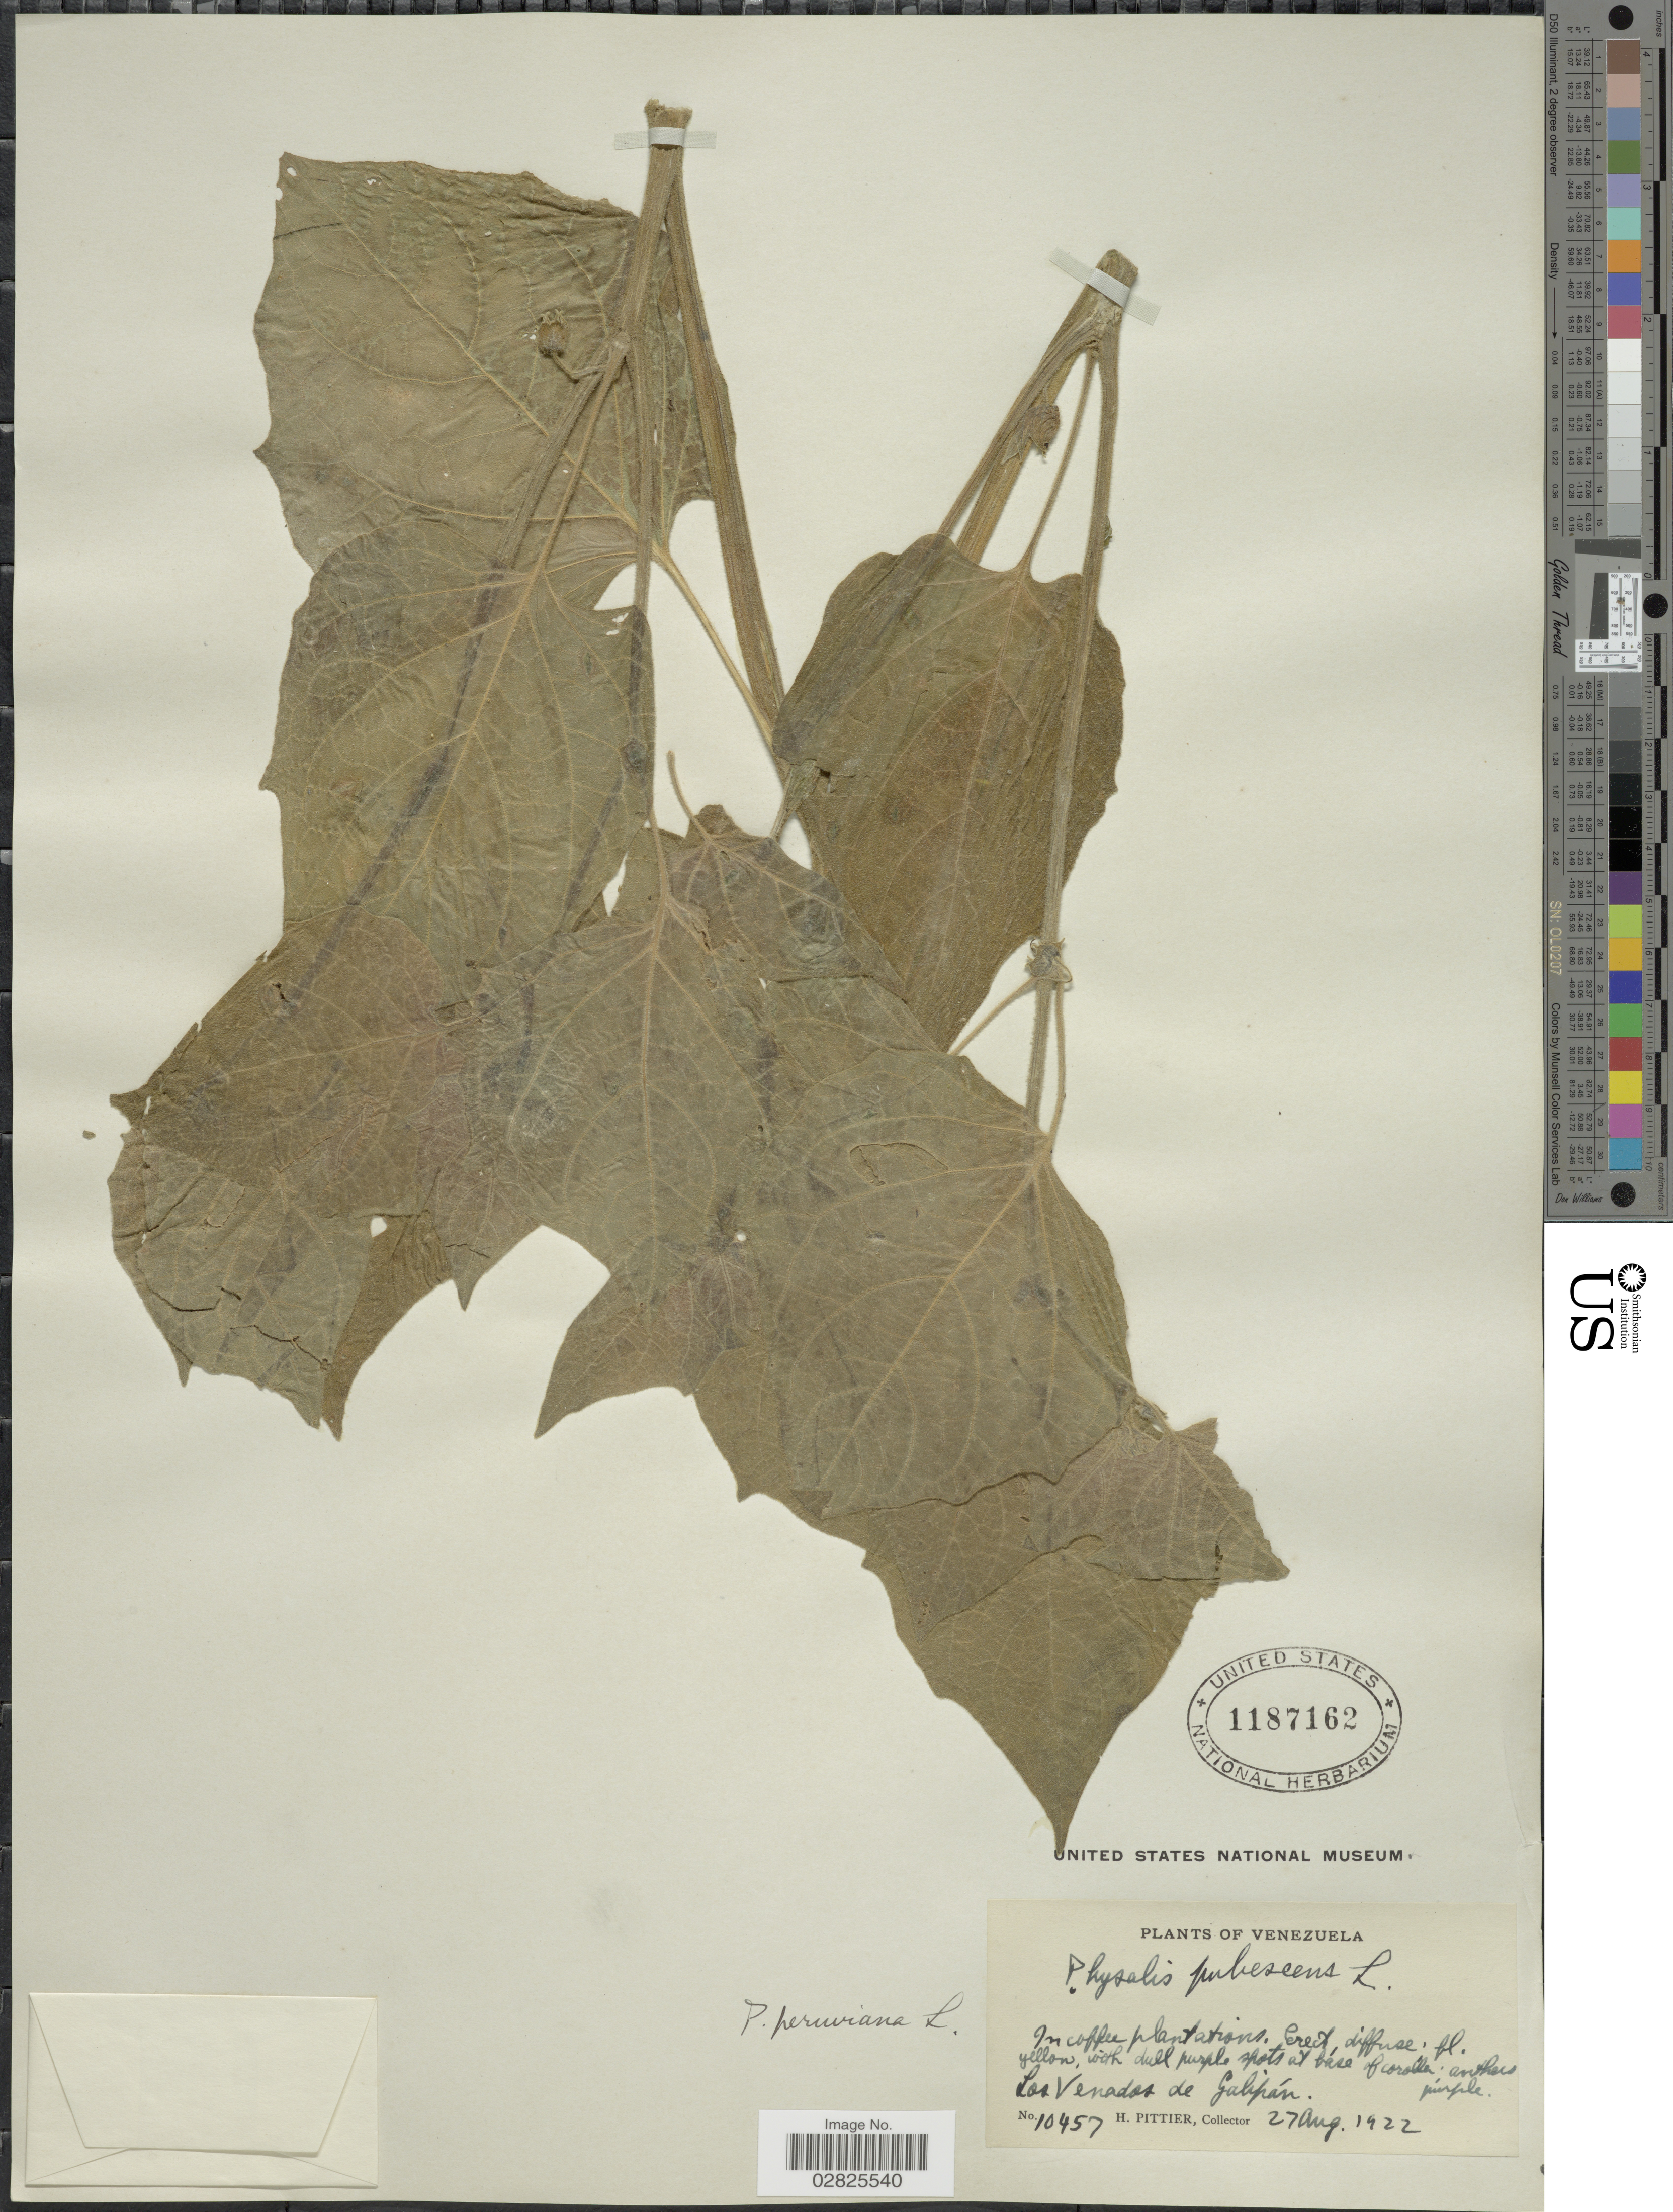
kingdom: Plantae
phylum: Tracheophyta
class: Magnoliopsida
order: Solanales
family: Solanaceae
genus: Physalis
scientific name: Physalis peruviana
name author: L.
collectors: H. F. Pittier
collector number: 10457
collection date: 1922-08-27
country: Venezuela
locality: Los Venados de Galipán.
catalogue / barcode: US 1187162